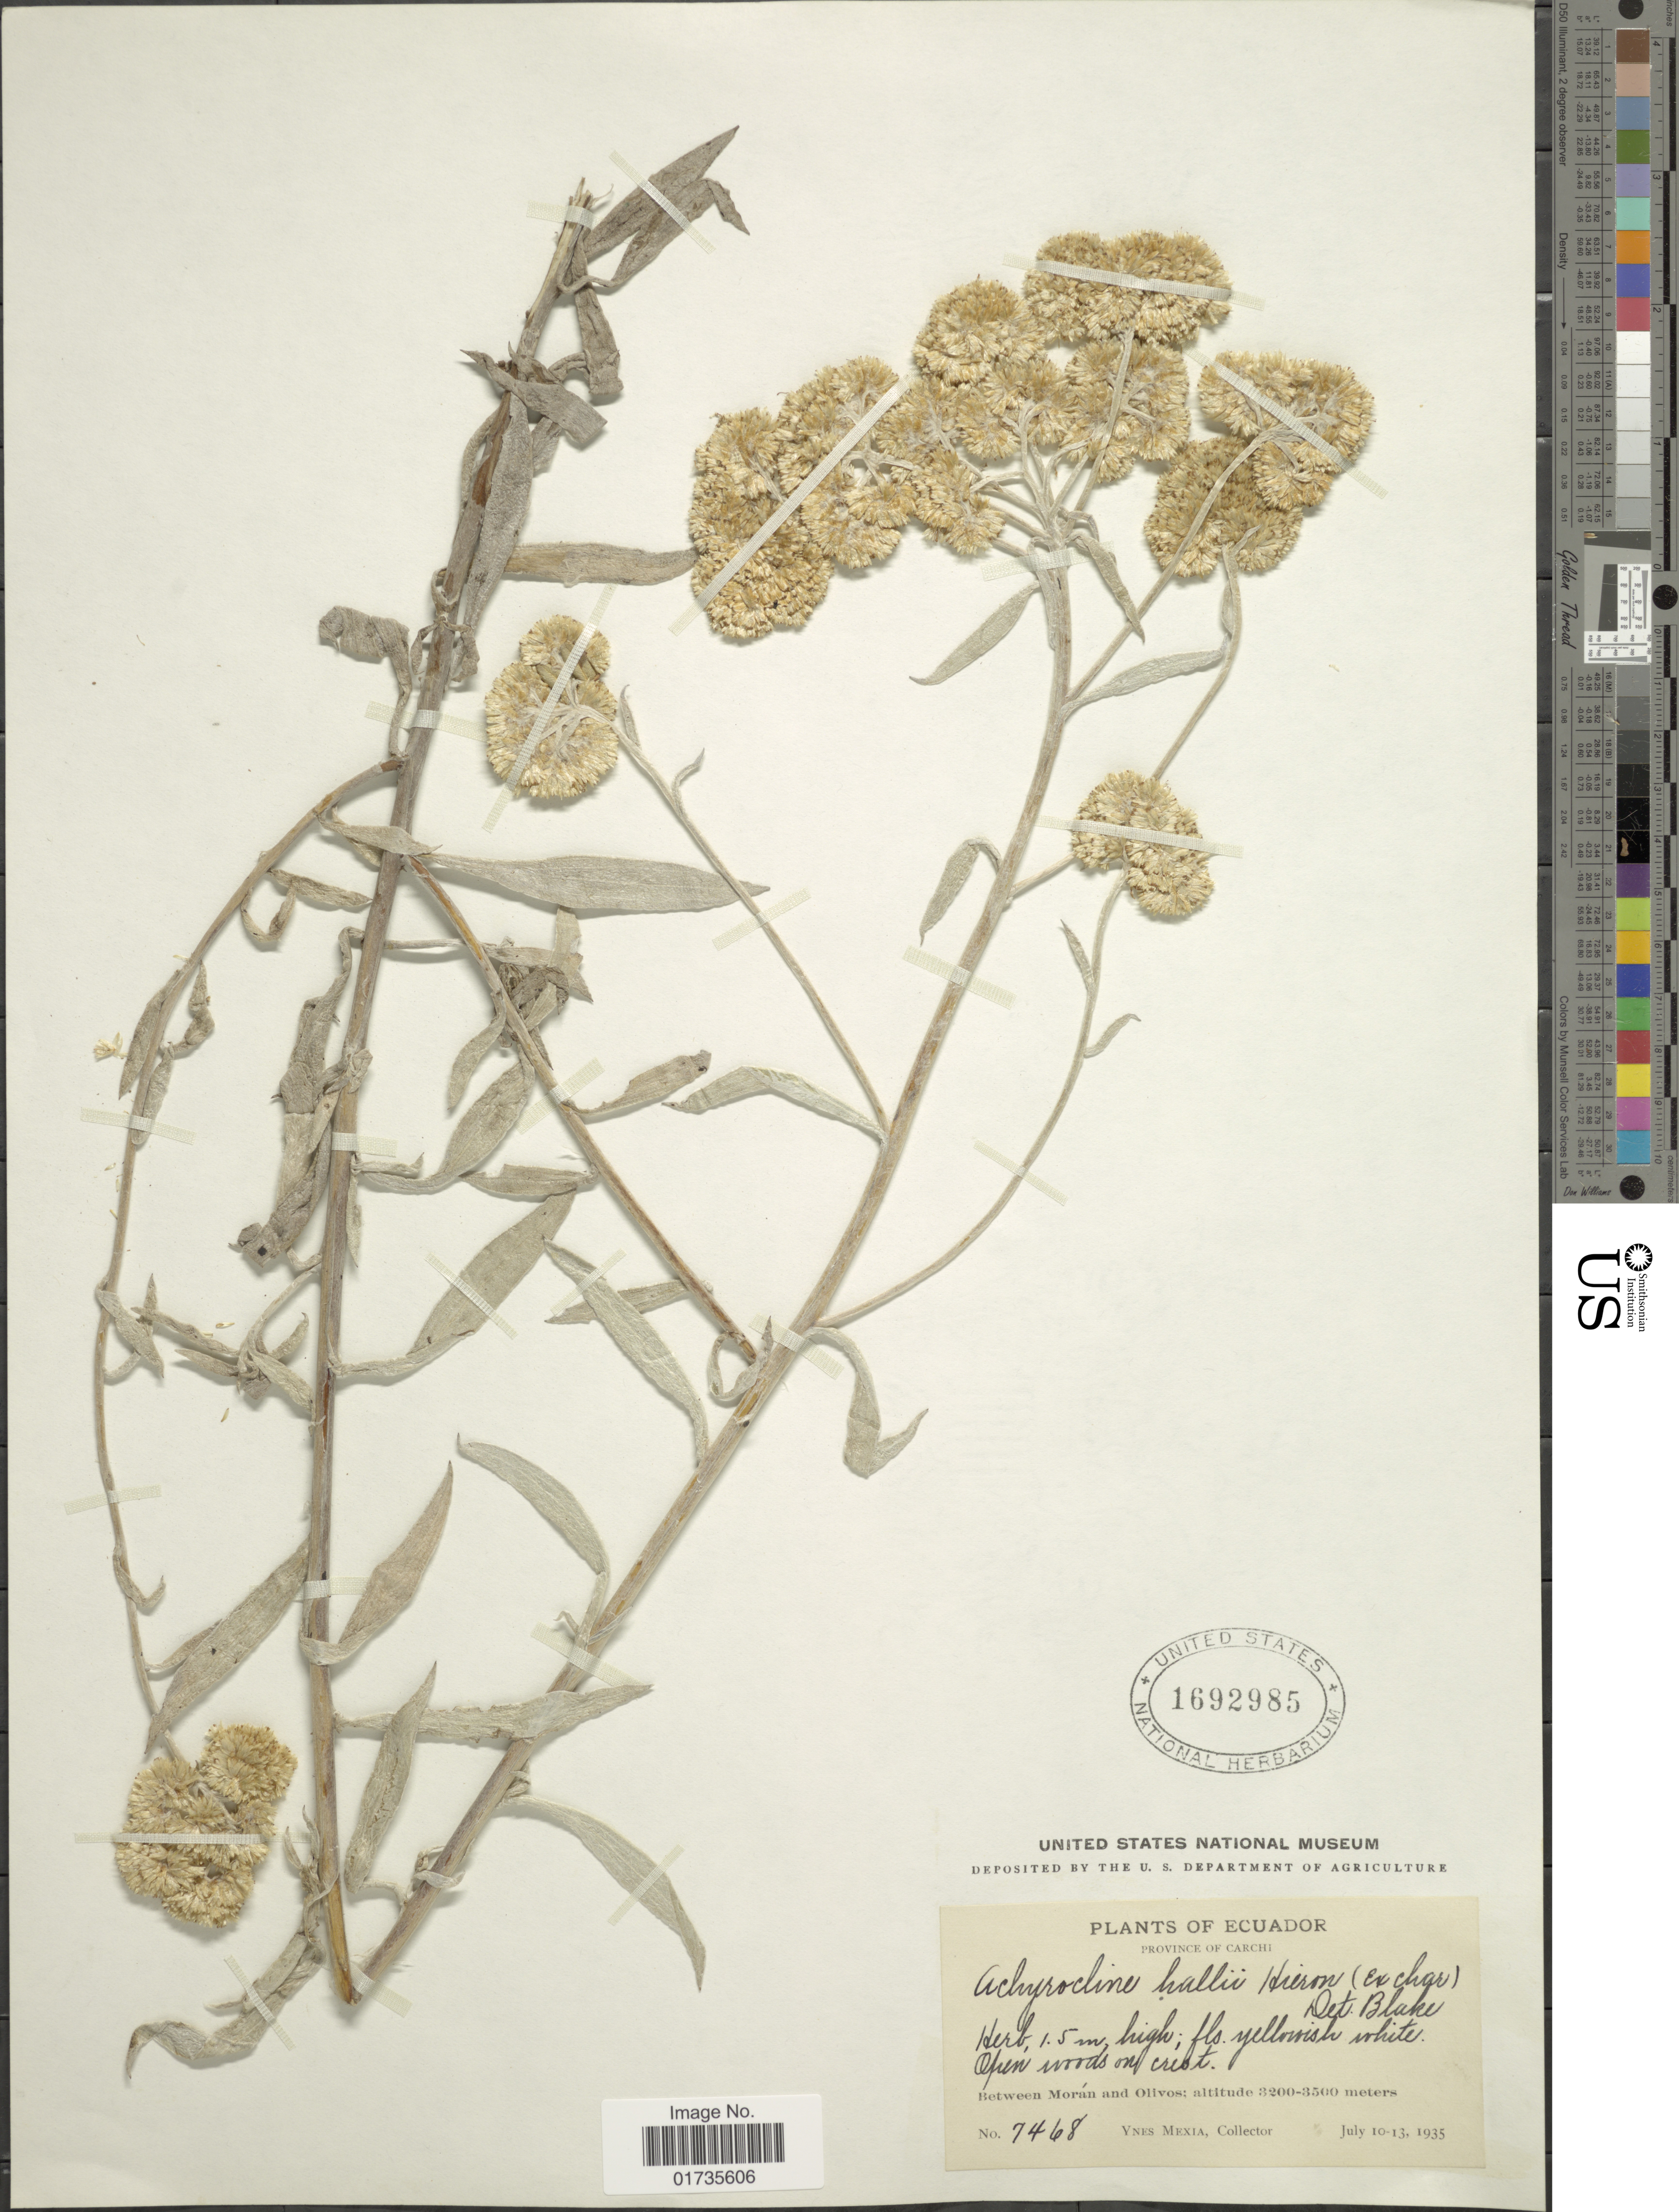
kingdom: Plantae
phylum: Tracheophyta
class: Magnoliopsida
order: Asterales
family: Asteraceae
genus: Achyrocline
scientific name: Achyrocline halli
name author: Hieron.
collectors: Y. Mexia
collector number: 7468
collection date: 1935-07-10/1935-07-13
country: Ecuador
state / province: Carchi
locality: Ecuador. Province of Carchi. Between Moran and Olivos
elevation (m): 3200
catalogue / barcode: US 1692985